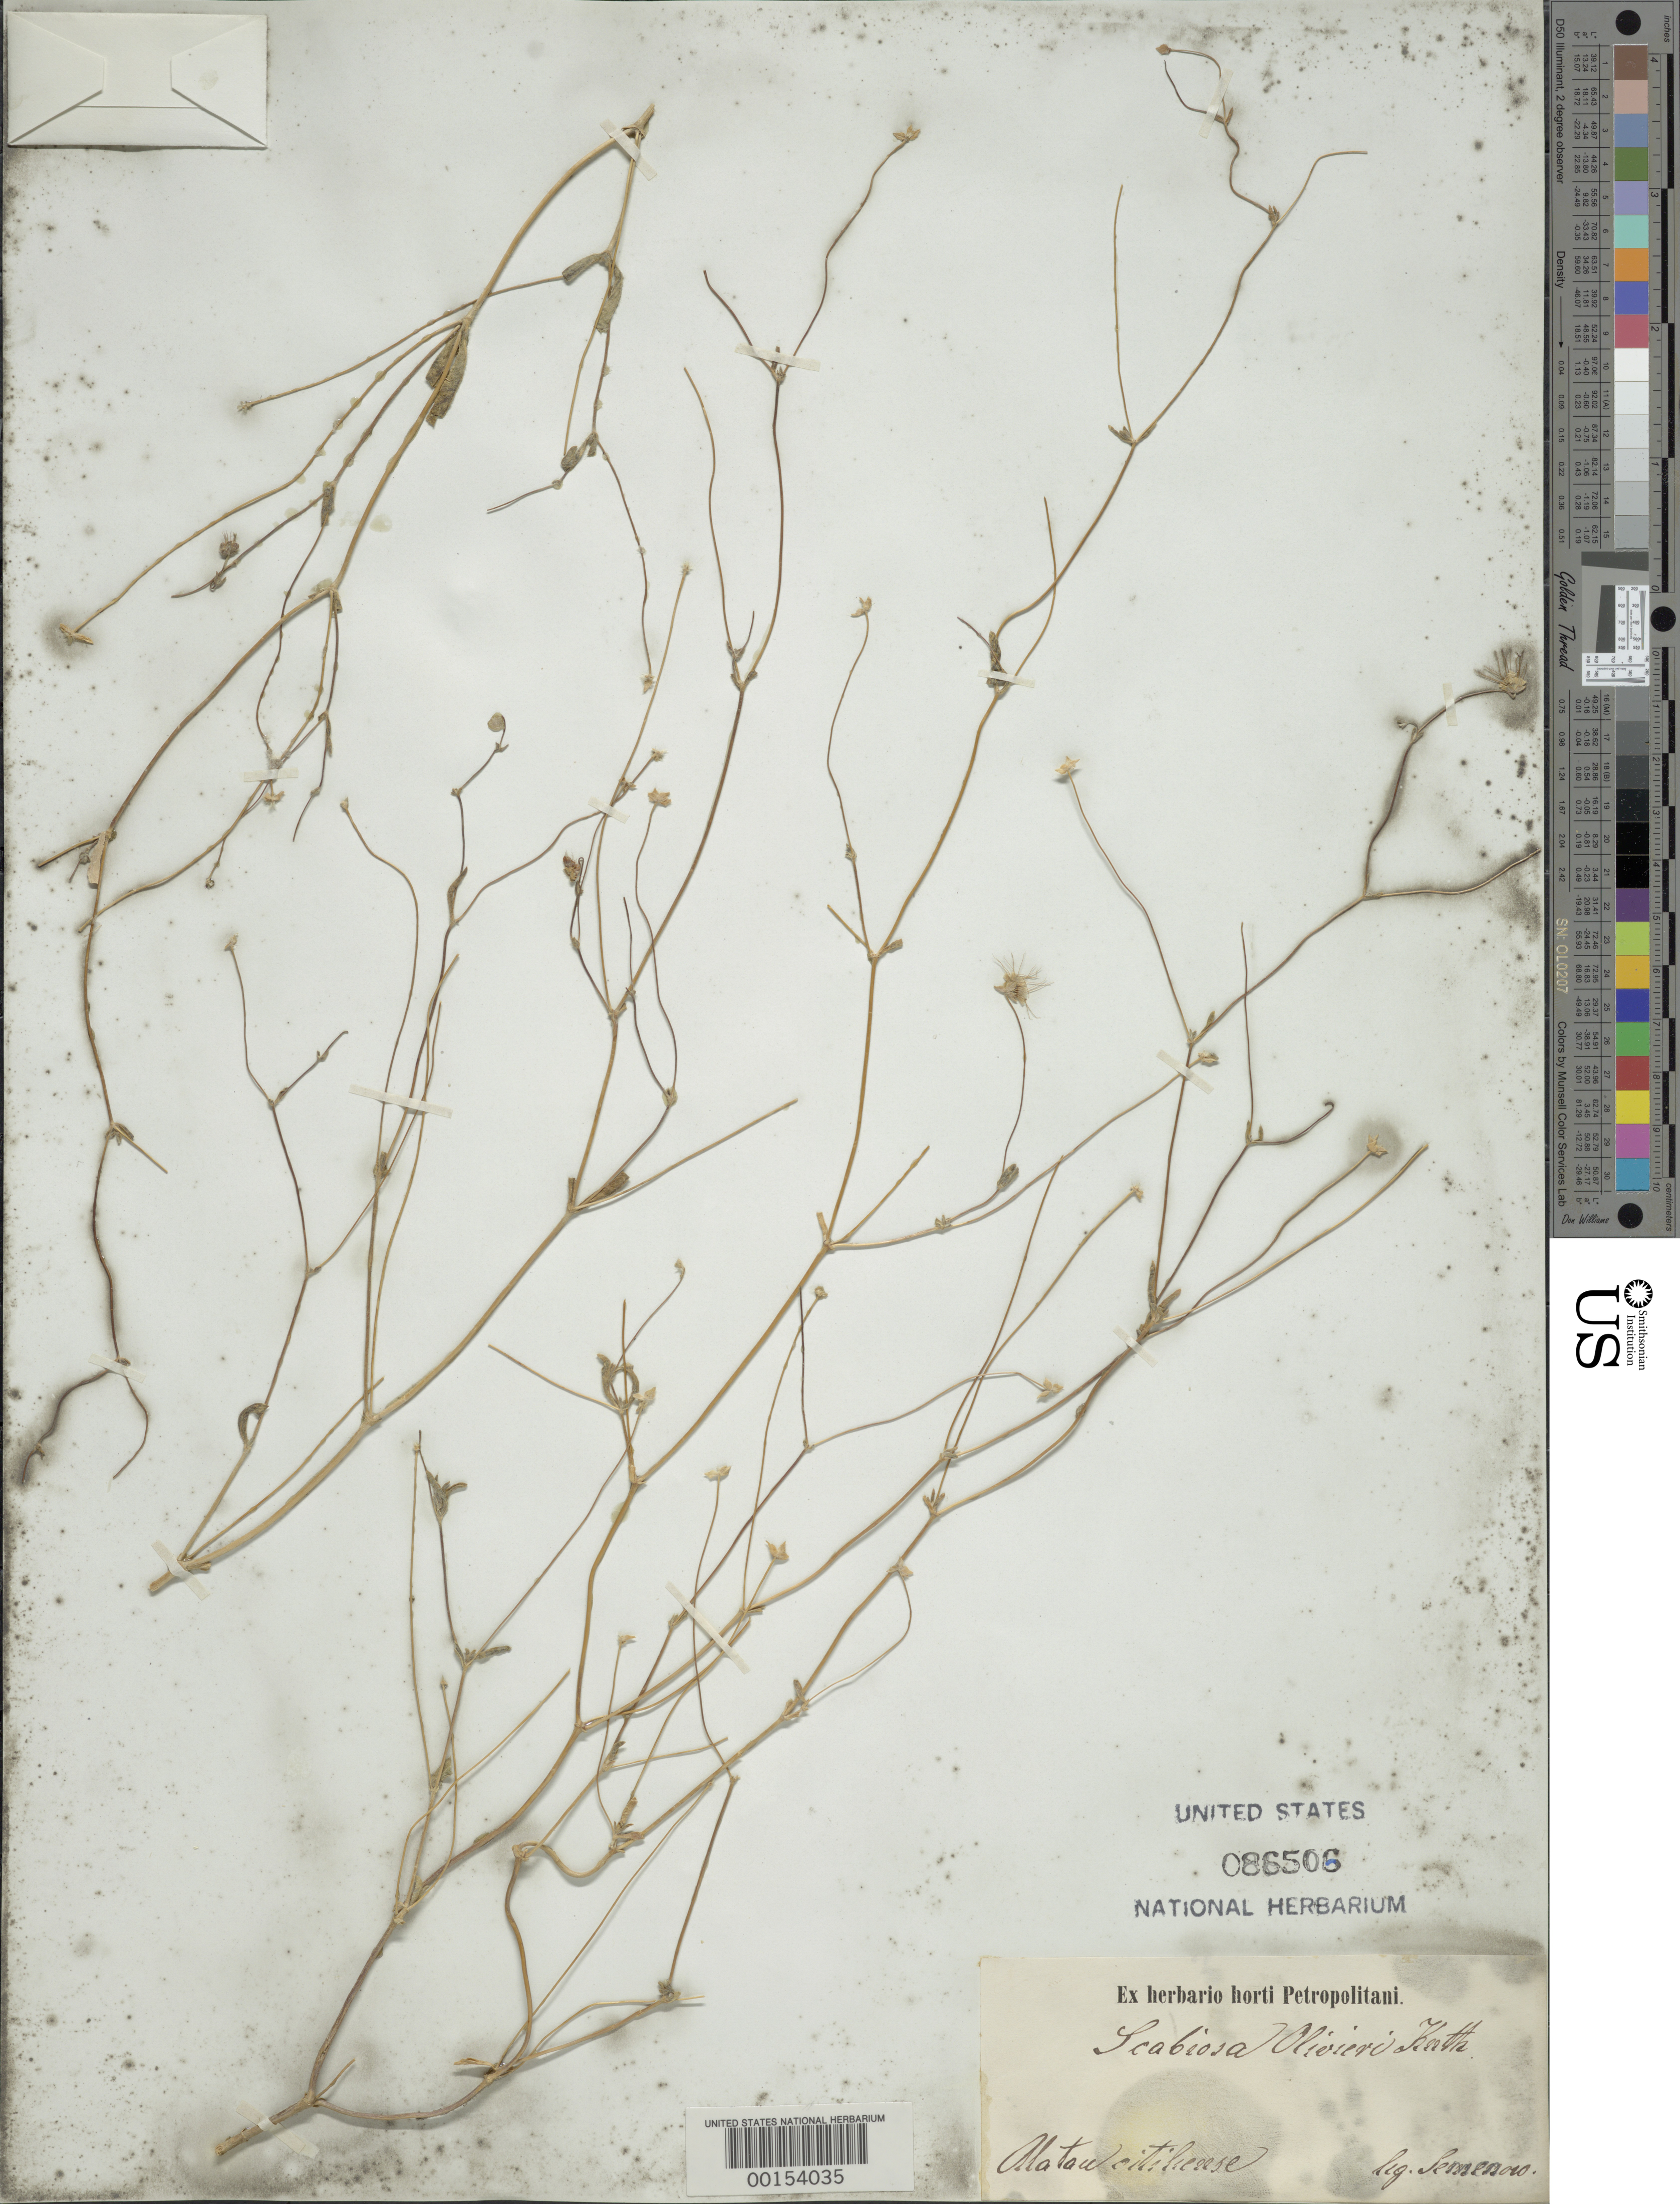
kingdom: Plantae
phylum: Tracheophyta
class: Magnoliopsida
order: Dipsacales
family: Caprifoliaceae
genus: Scabiosa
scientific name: Scabiosa olivieri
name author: Coult.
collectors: P. P. Semenov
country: Kazakhstan / Kyrgyzstan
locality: Alatau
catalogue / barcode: US 86506